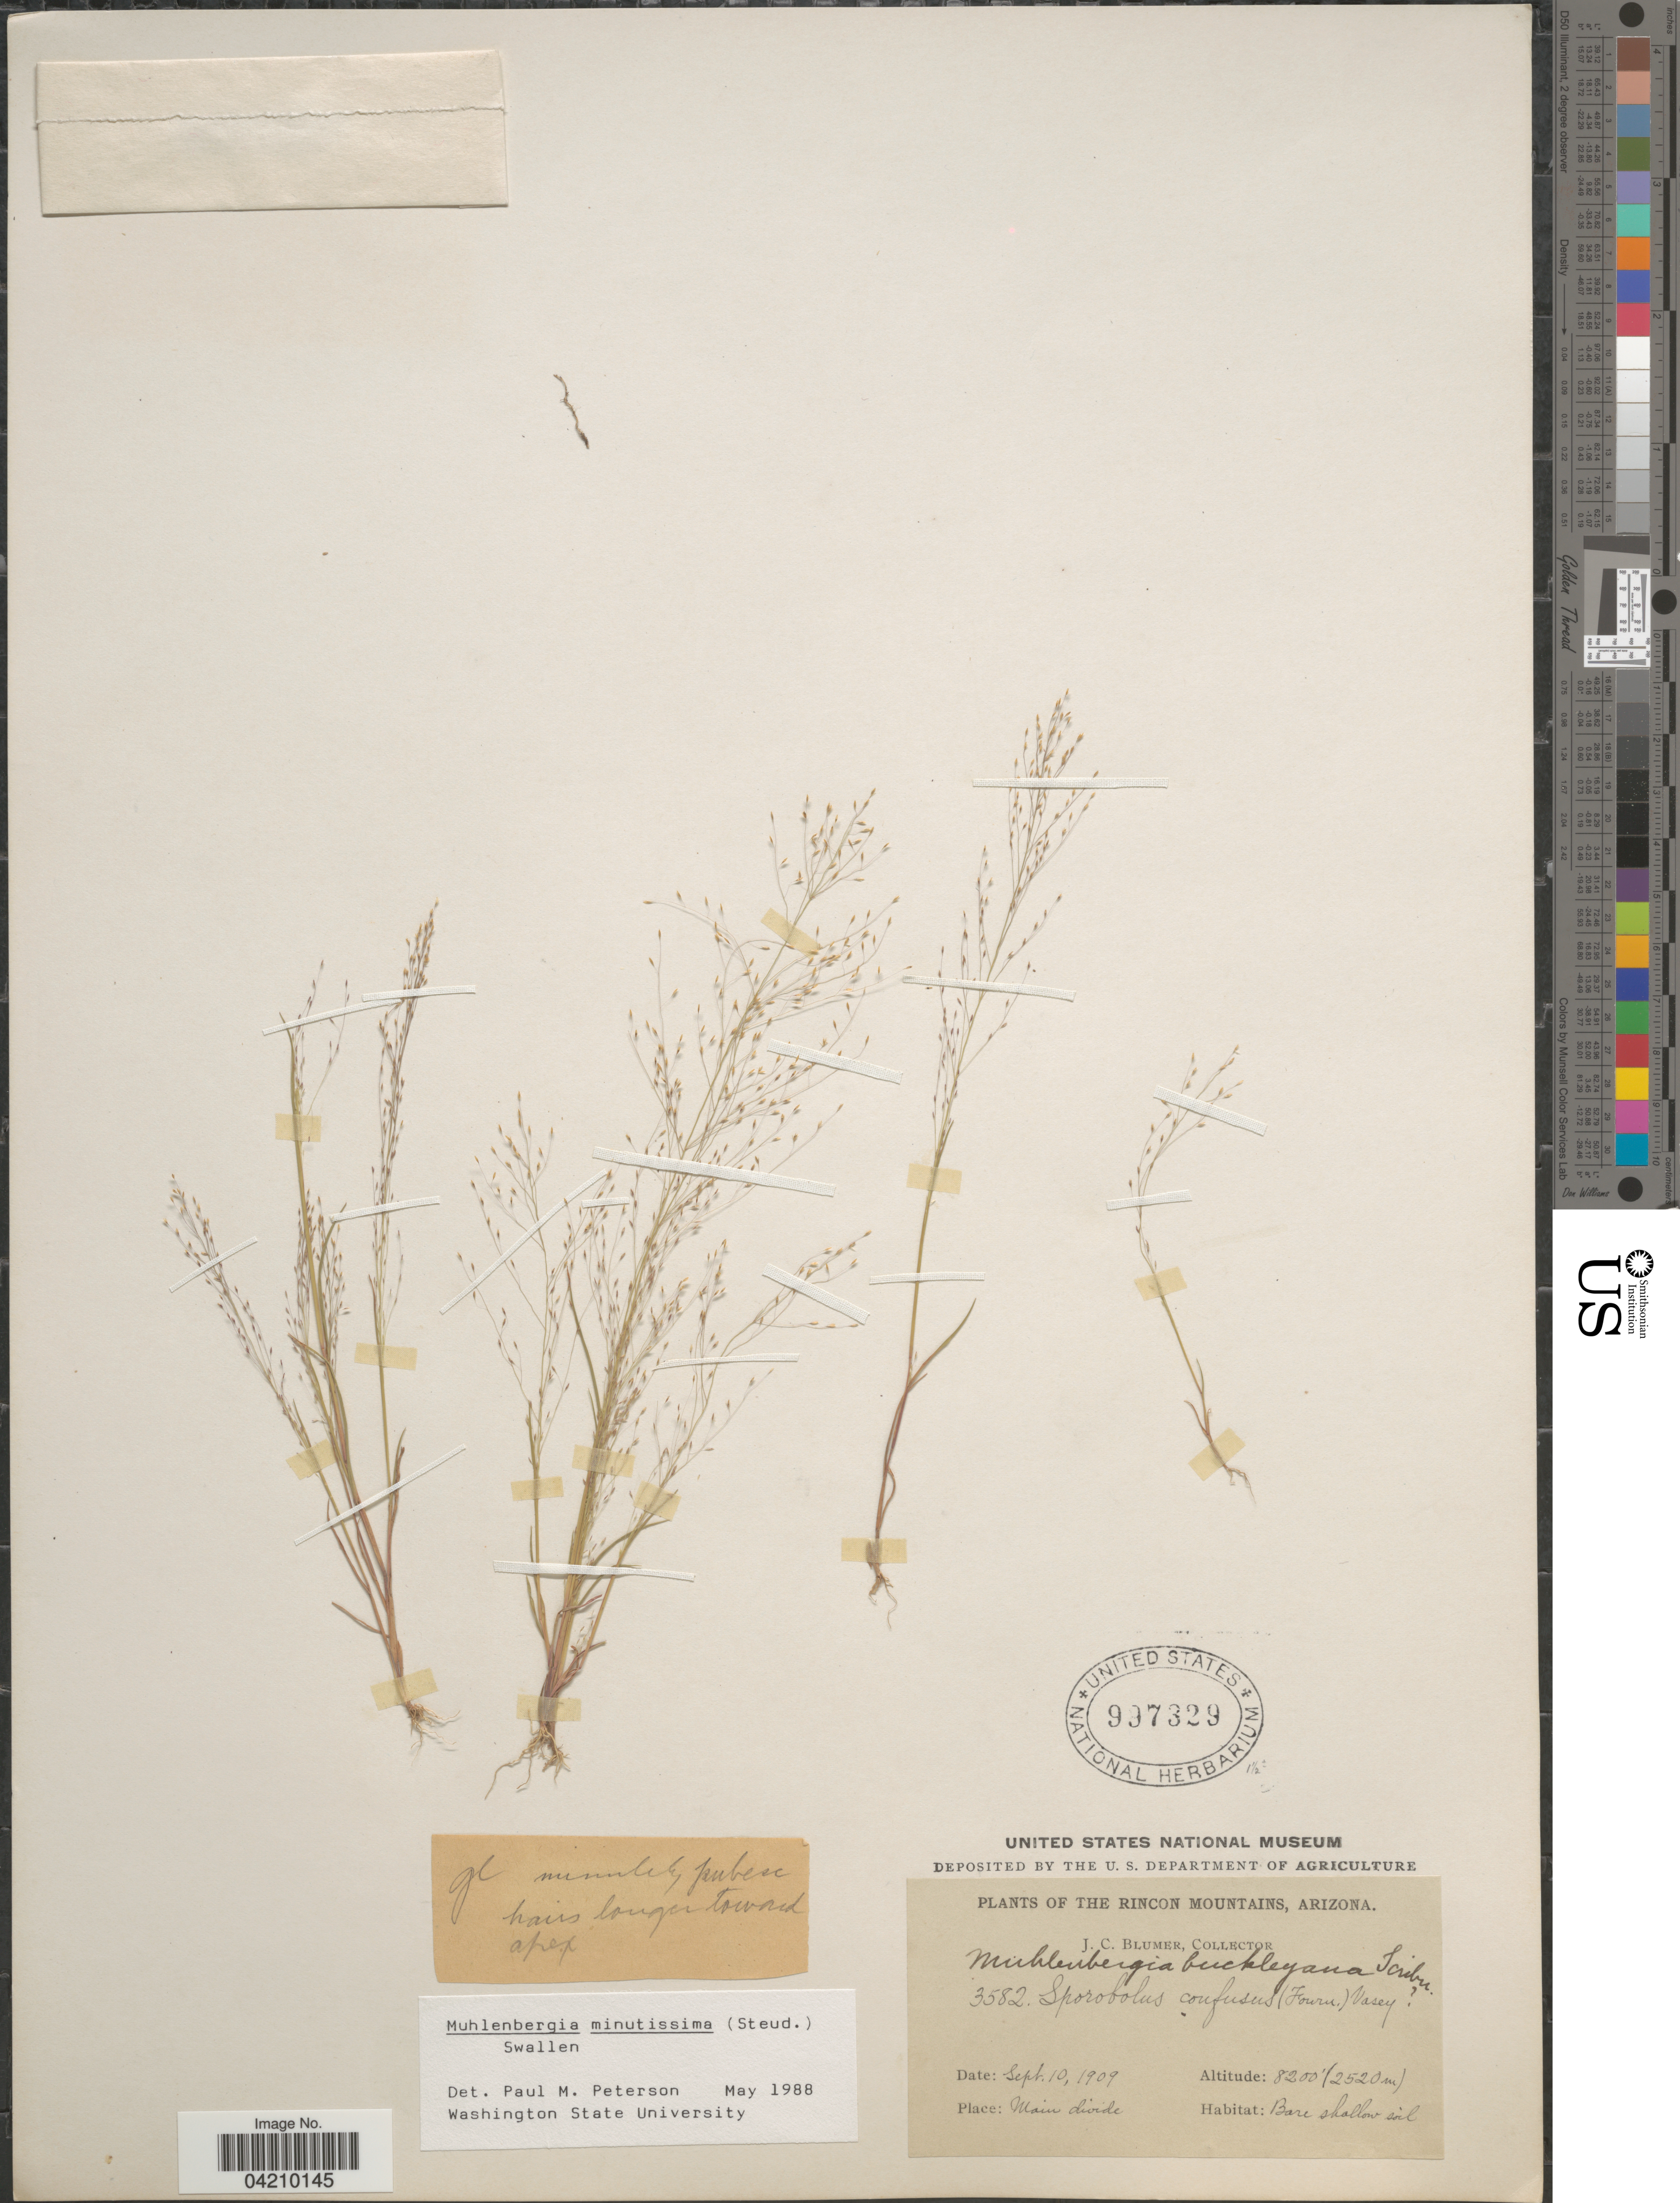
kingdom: Plantae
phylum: Tracheophyta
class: Liliopsida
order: Poales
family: Poaceae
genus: Muhlenbergia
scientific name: Muhlenbergia minutissima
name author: (Steud.) Swallen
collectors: J. C. Blumer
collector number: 3582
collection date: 1909-09-10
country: United States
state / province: Arizona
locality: Rincon Mountains. Main divide.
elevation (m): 2499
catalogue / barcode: US 997329